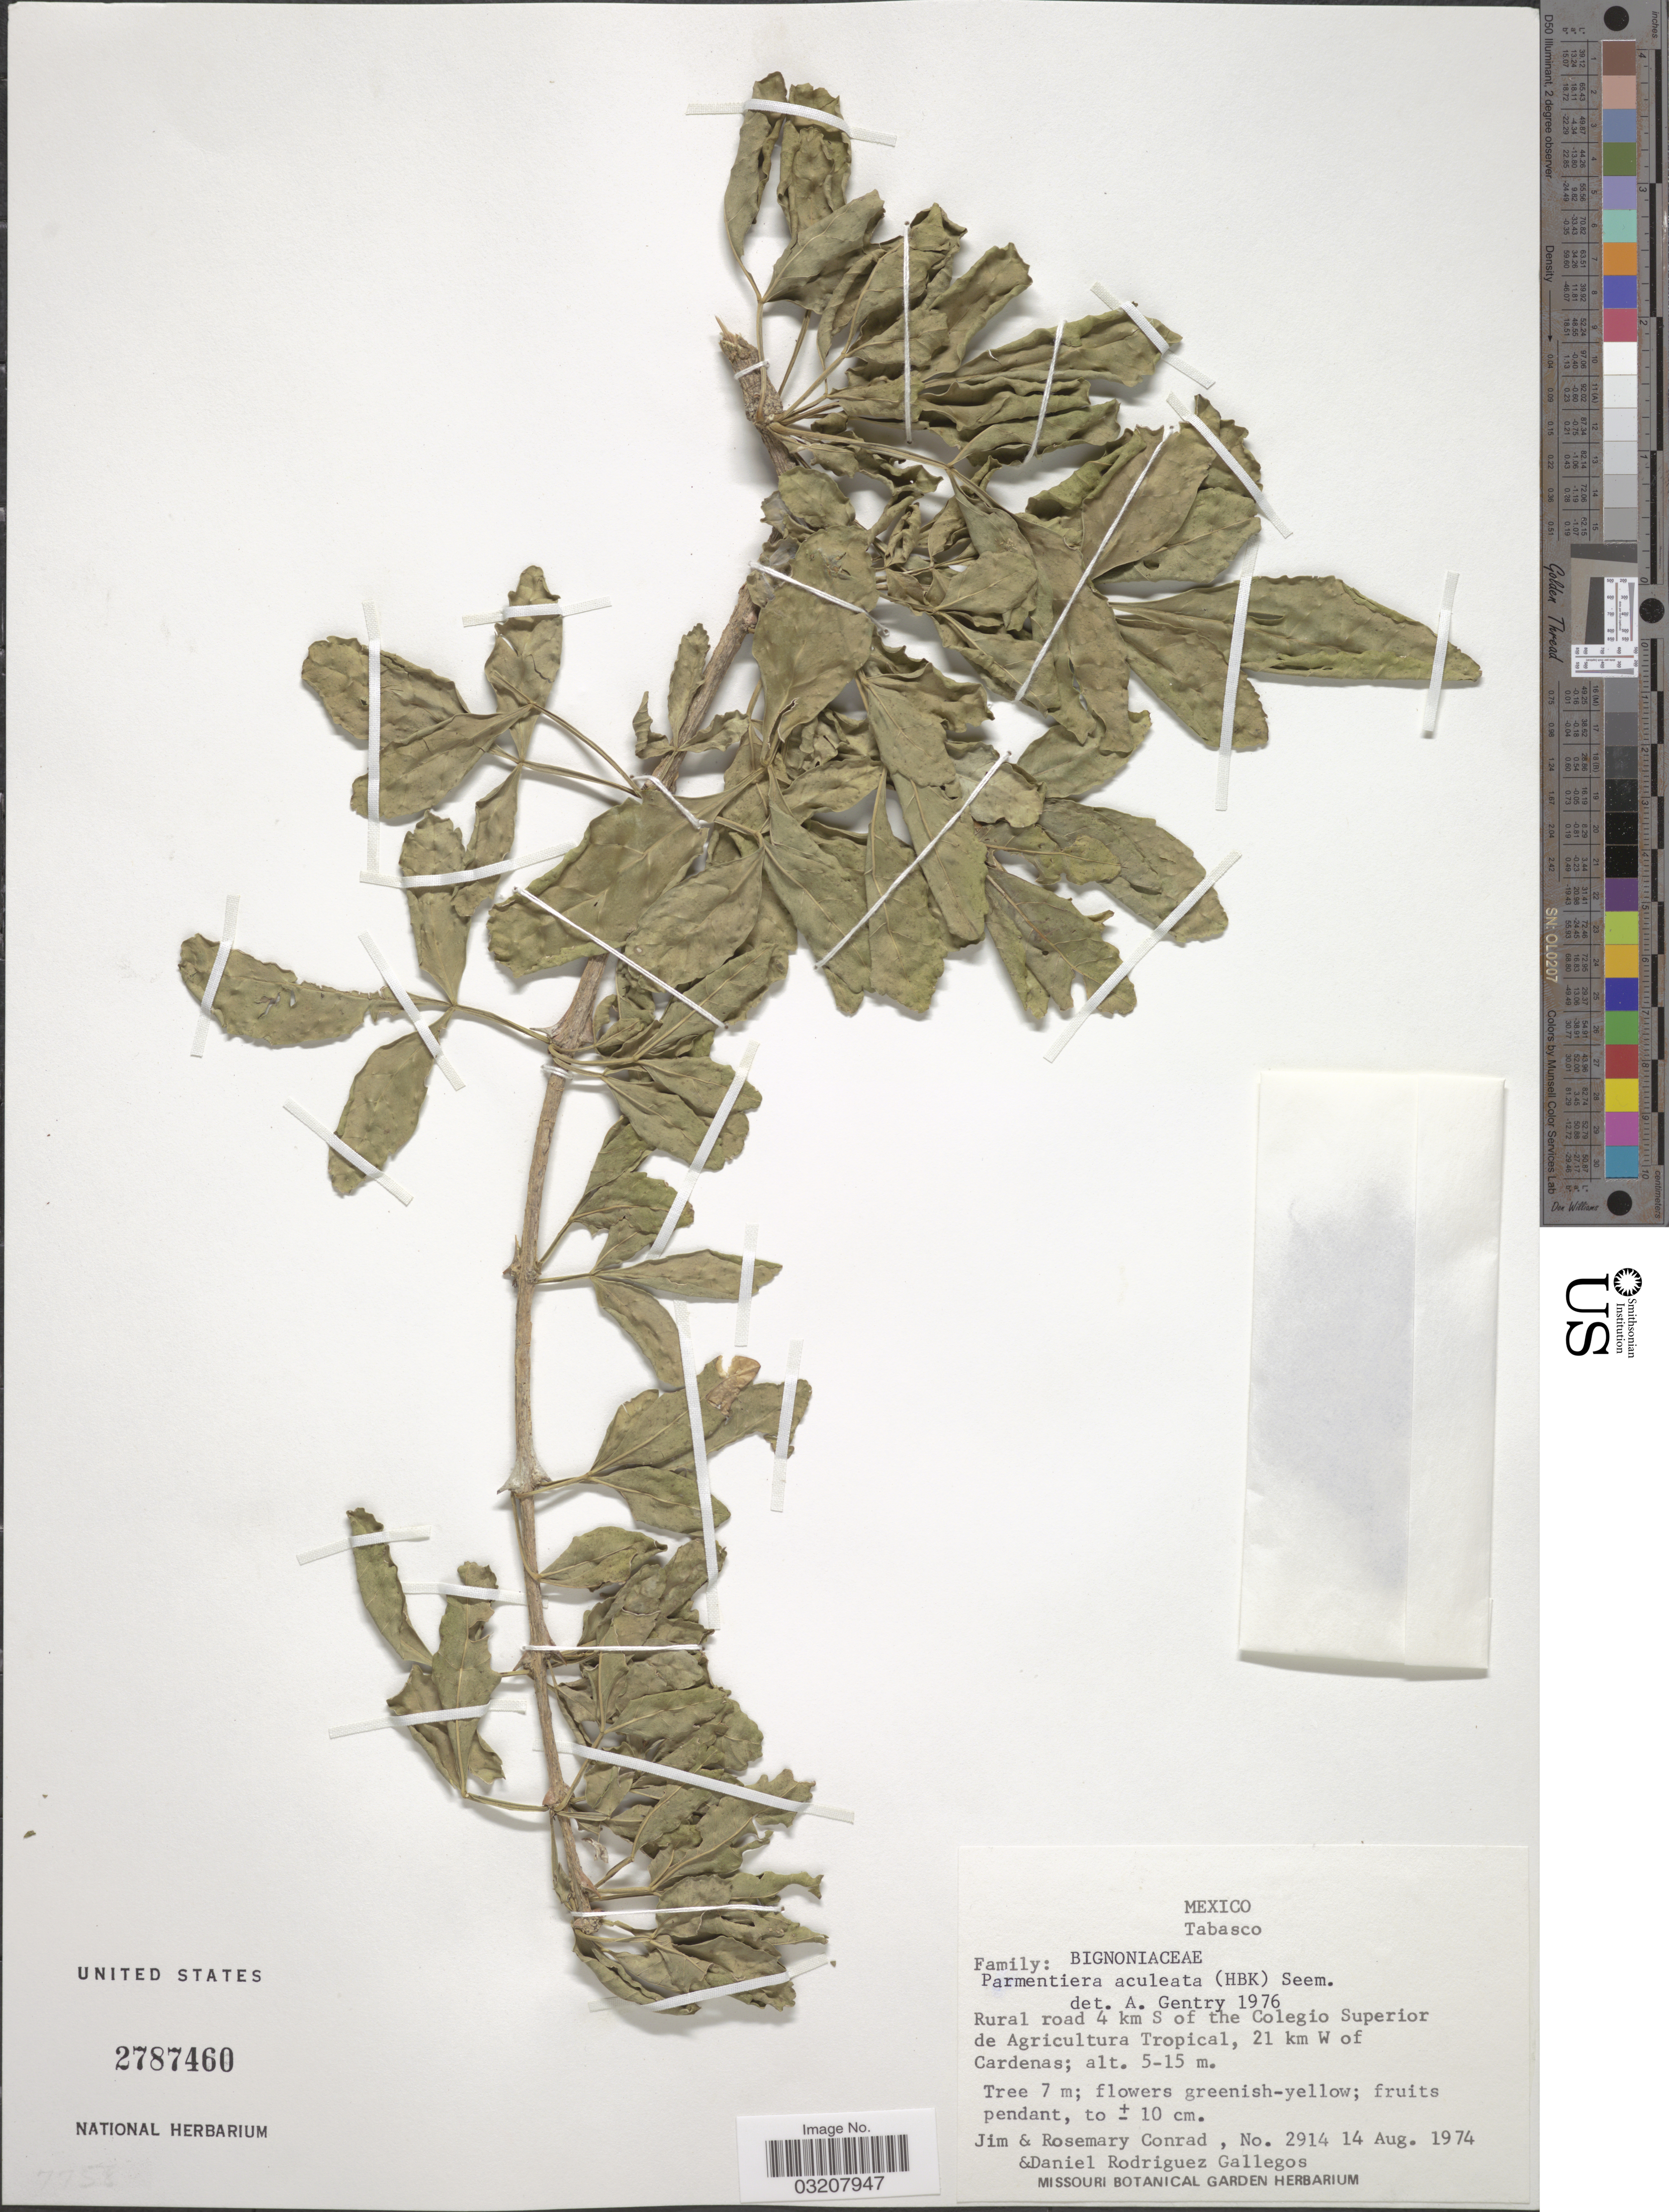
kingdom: Plantae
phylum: Tracheophyta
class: Magnoliopsida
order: Lamiales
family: Bignoniaceae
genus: Parmentiera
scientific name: Parmentiera aculeata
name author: (Kunth) Seem.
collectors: J. Conrad, R. Conrad & Rodríguez Gallegos, D.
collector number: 2914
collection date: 1974-08-14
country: Mexico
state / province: Tabasco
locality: Rural road 4 km S of the Colegio Superior de Agricultura Tropical, 21 km W of Cardenas.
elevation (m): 5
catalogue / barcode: US 2787460